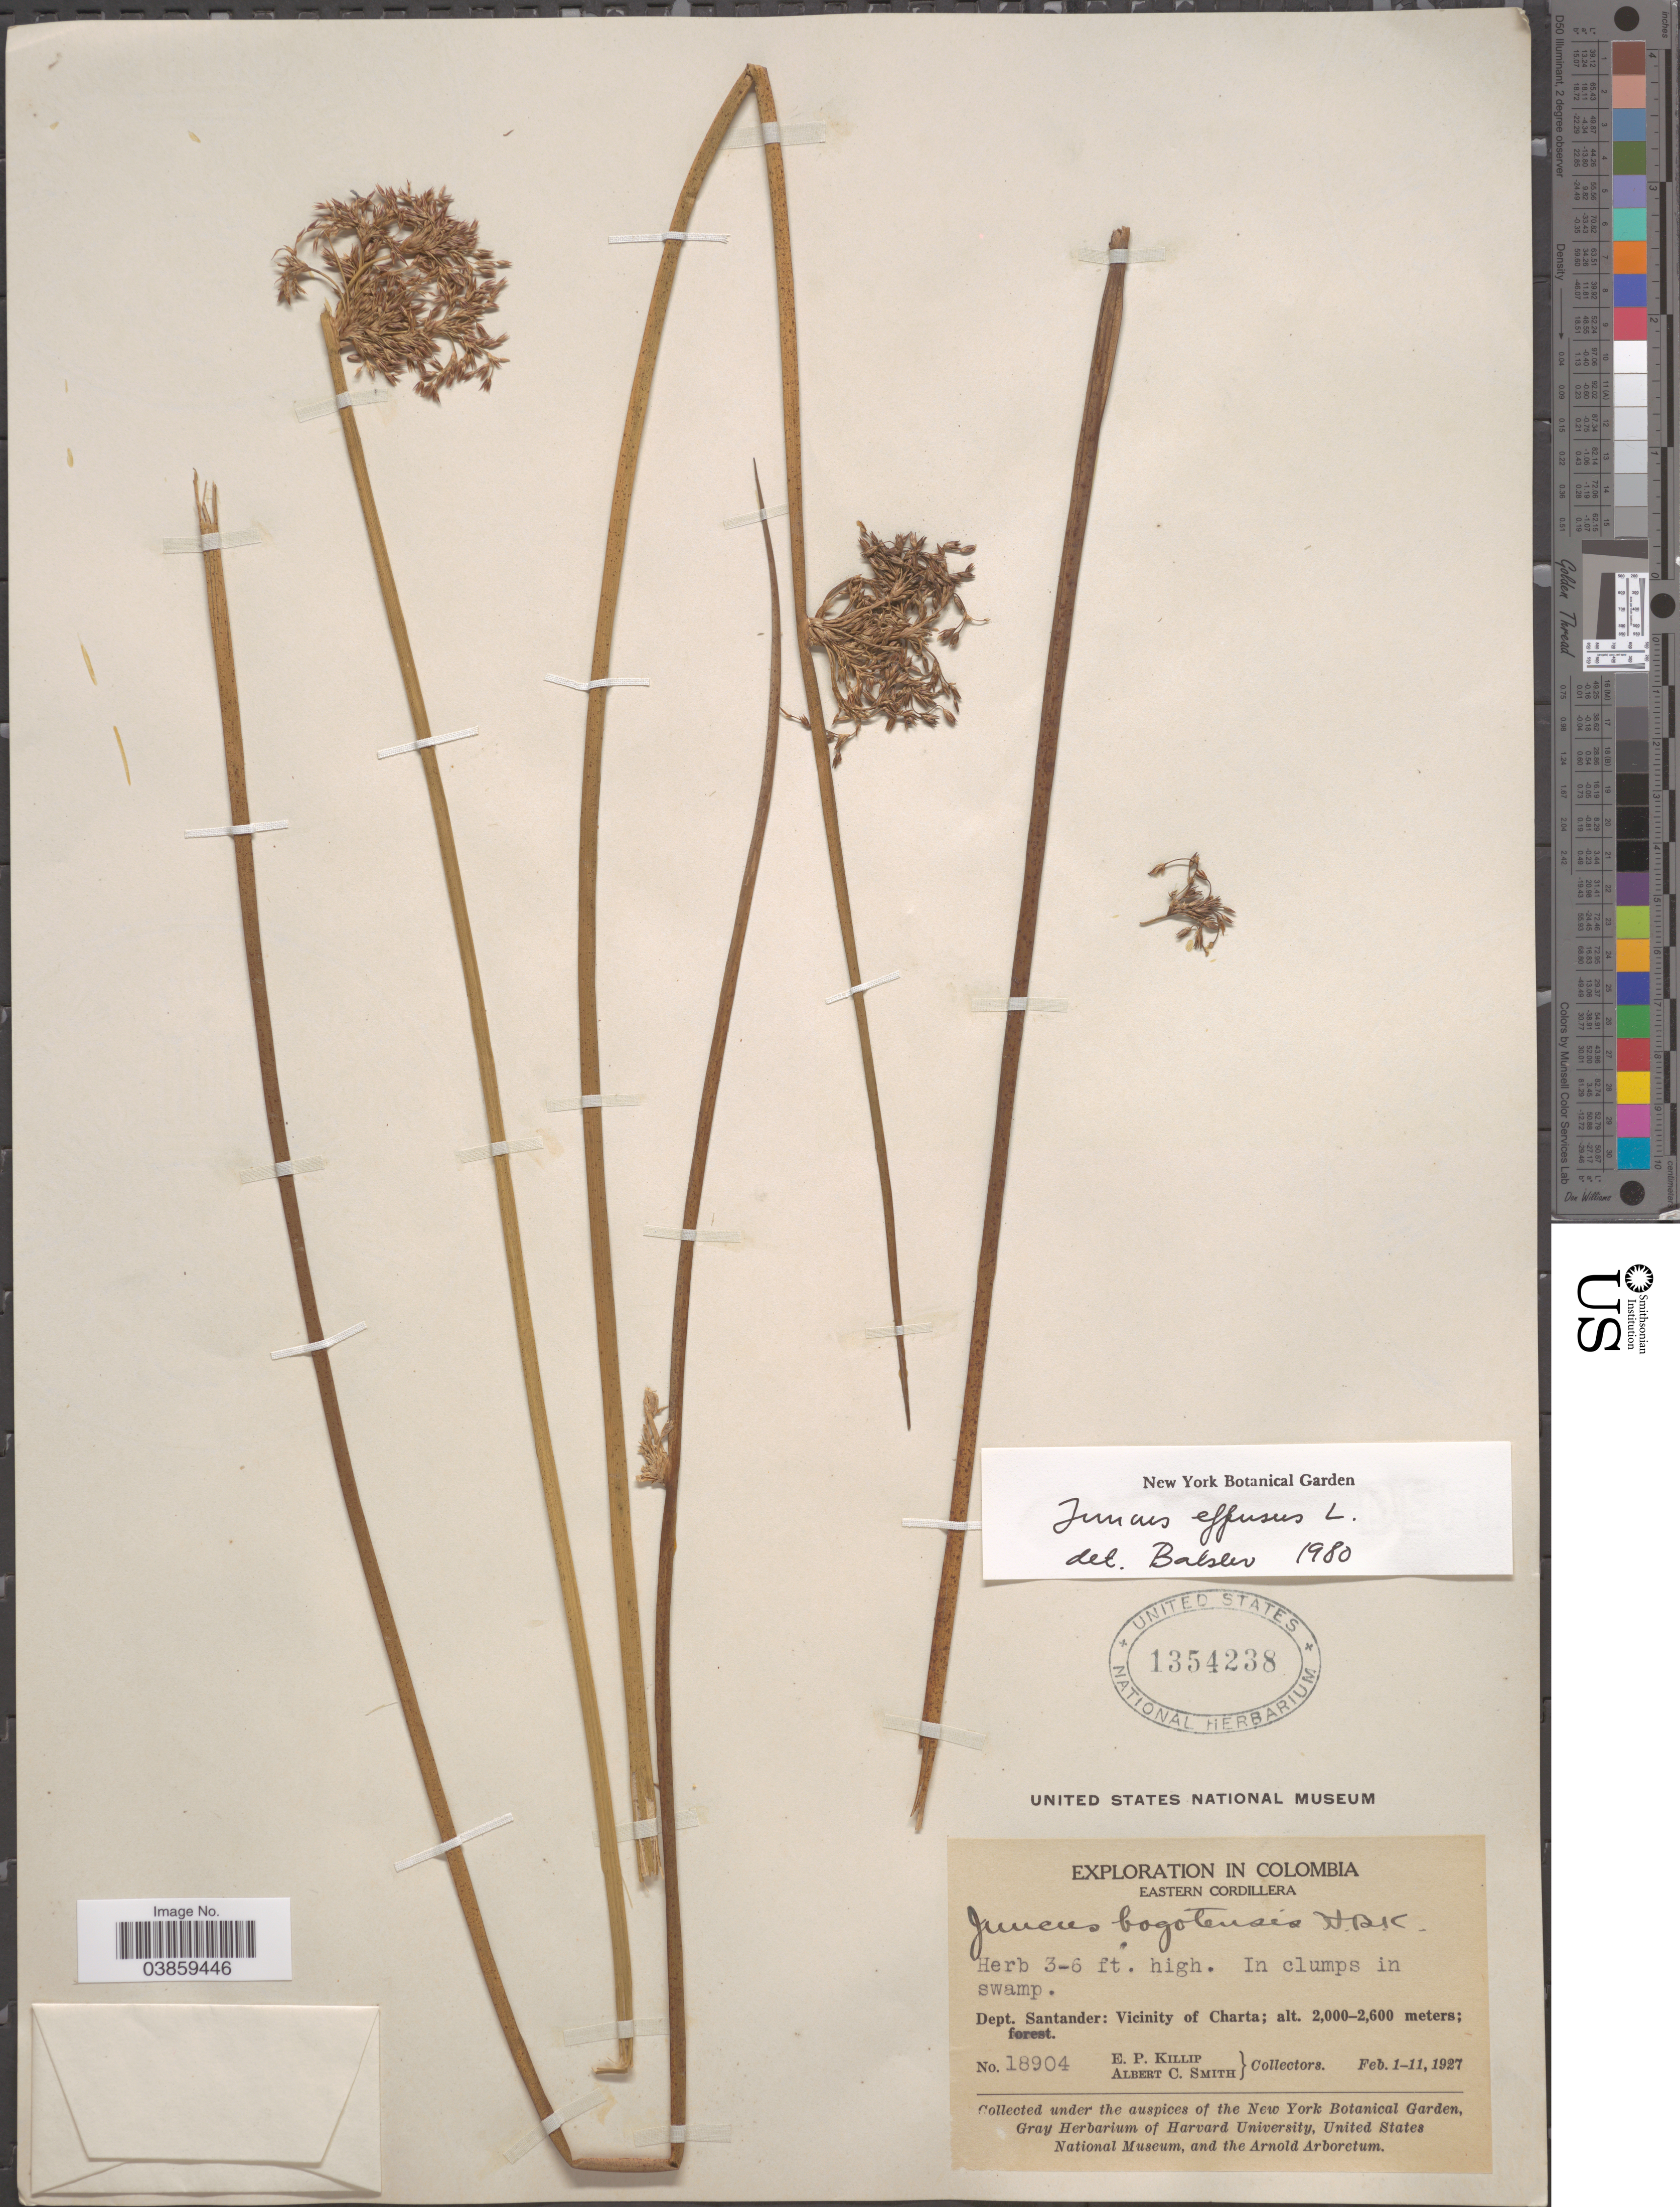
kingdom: Plantae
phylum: Tracheophyta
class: Liliopsida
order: Poales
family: Juncaceae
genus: Juncus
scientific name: Juncus effusus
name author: L.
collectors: E. P. Killip & A. C. Smith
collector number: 18904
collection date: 1927-02-01/1927-02-11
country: Colombia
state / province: Santander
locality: Eastern Cordillera. Dept. Santander: Vicinity of Charta.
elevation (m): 2000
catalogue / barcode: US 1354238